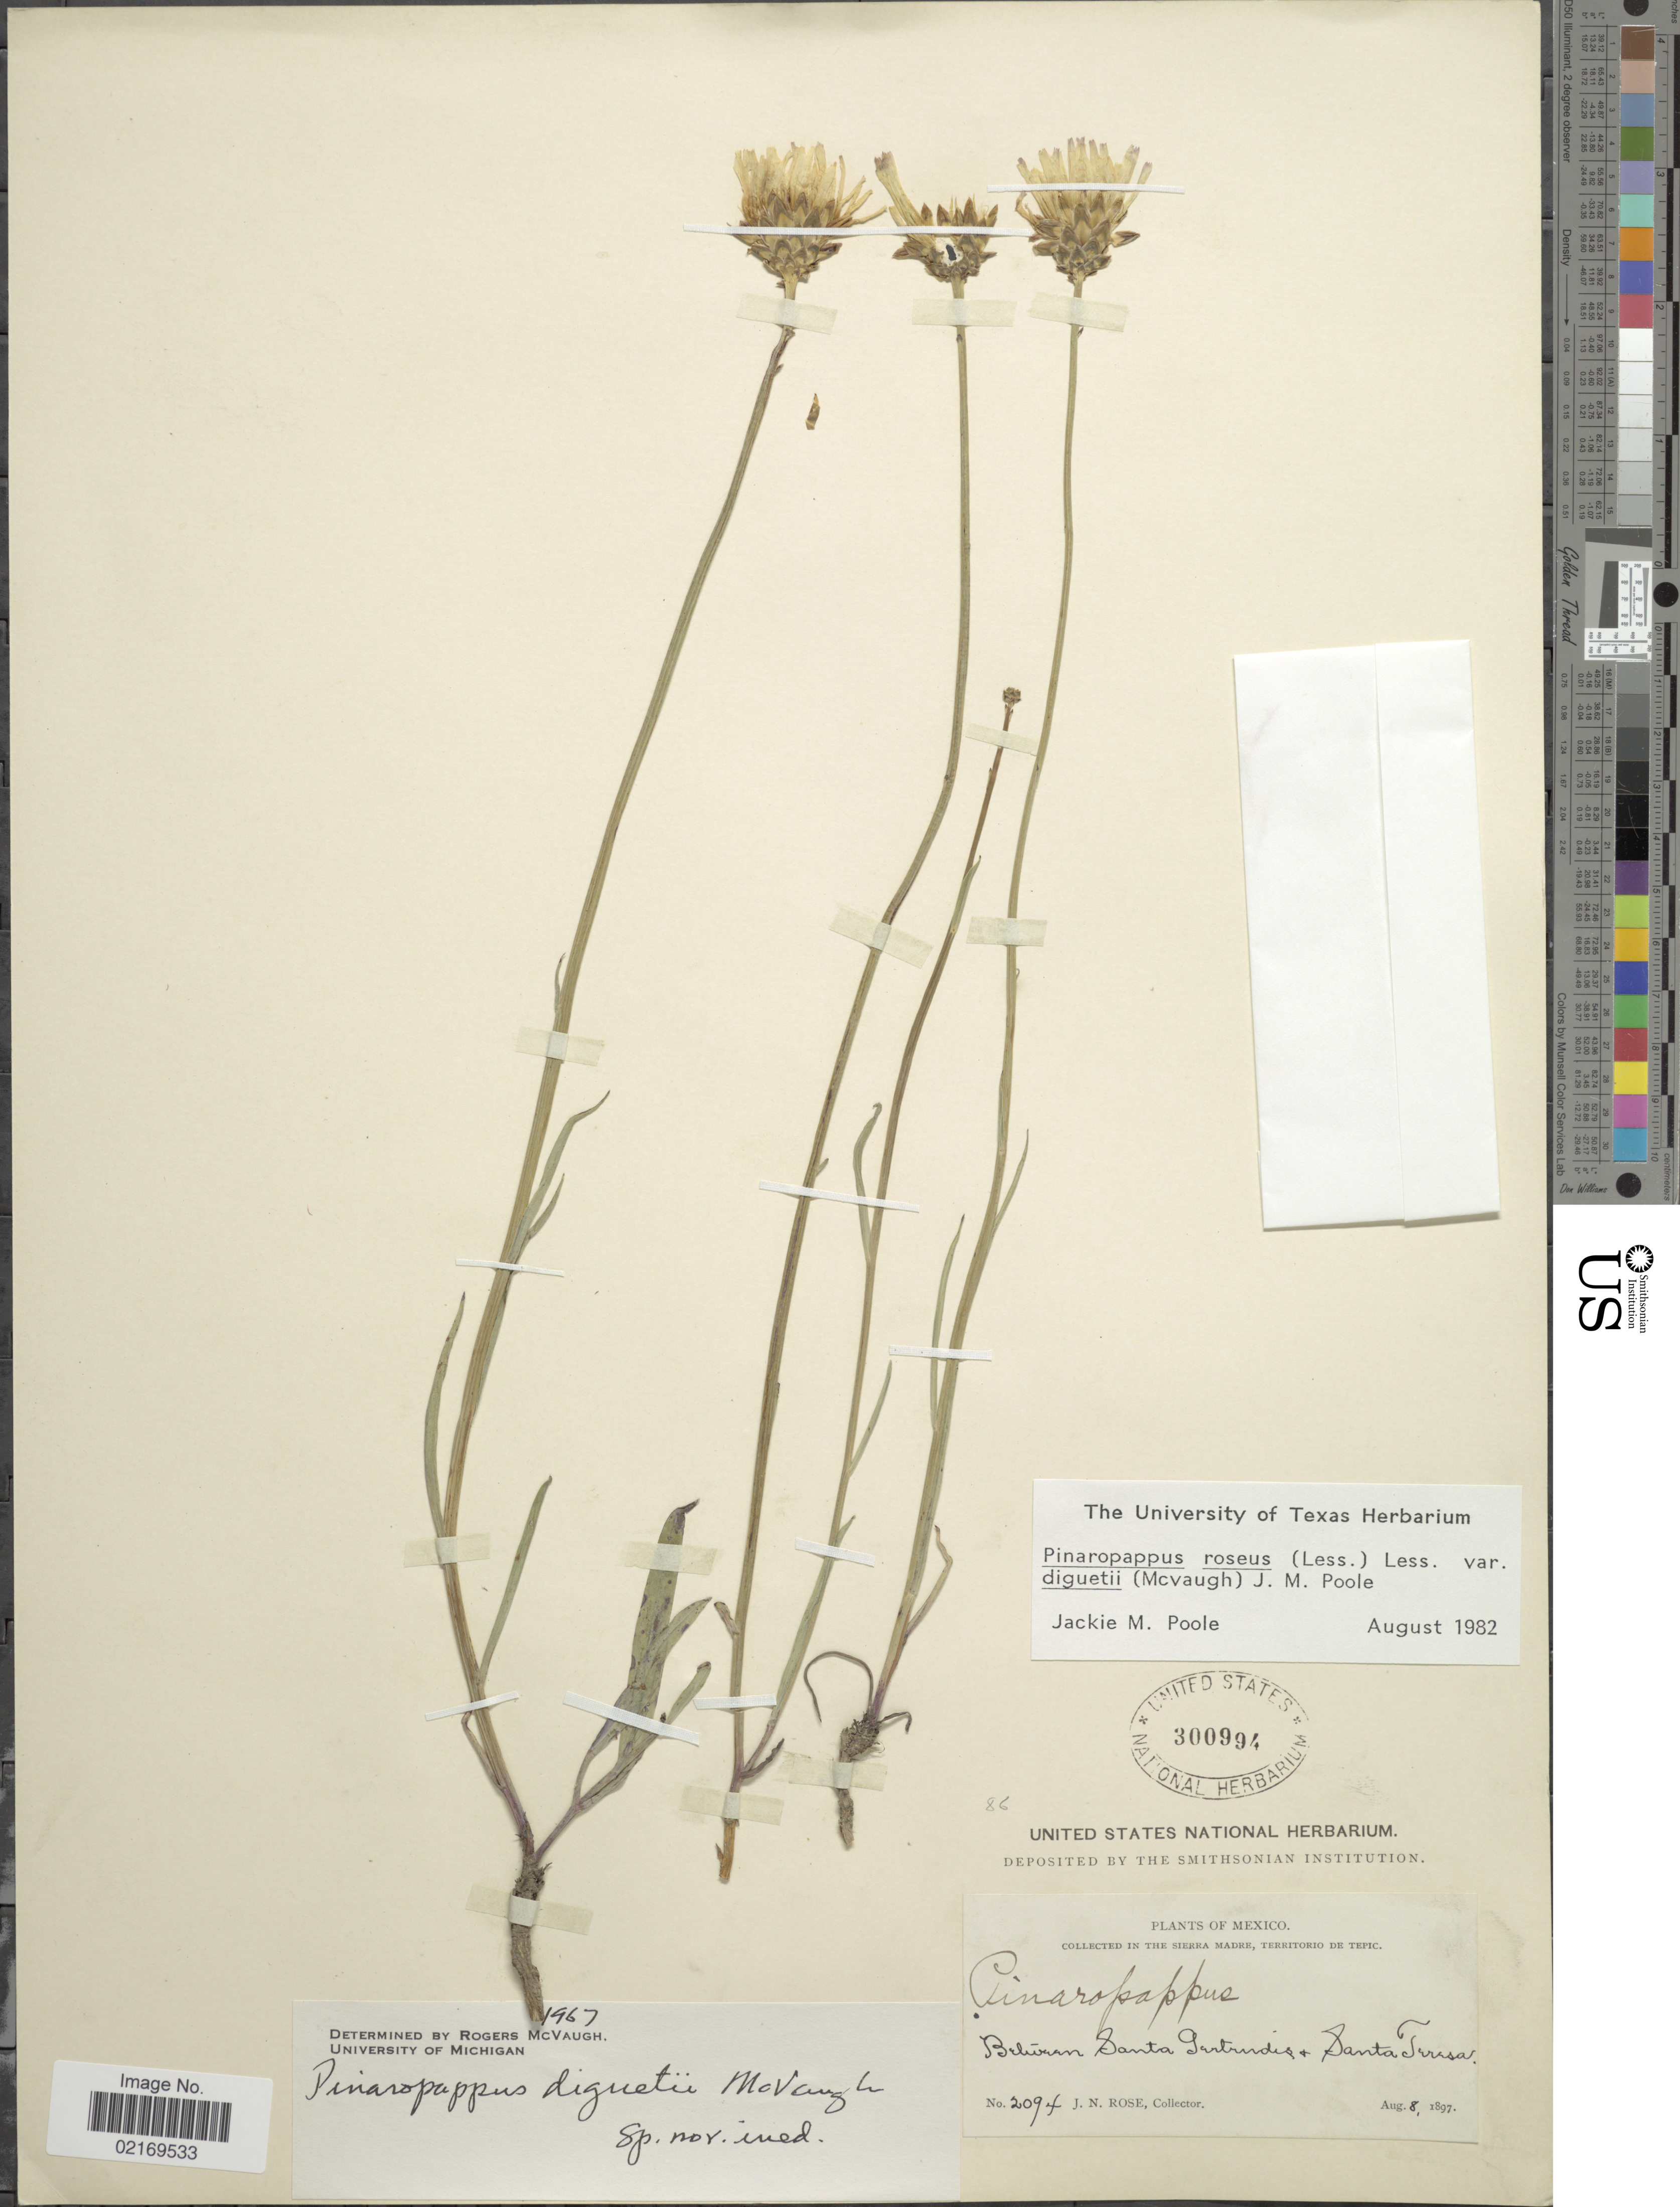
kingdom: Plantae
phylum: Tracheophyta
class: Magnoliopsida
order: Asterales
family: Asteraceae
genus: Pinaropappus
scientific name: Pinaropappus roseus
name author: Less.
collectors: J. N. Rose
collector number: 2094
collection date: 1897-08-08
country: Mexico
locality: In the Sierra Madre, Territorio de Tepic, Between Santa Gertrudis + Santa Teresa.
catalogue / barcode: US 300994